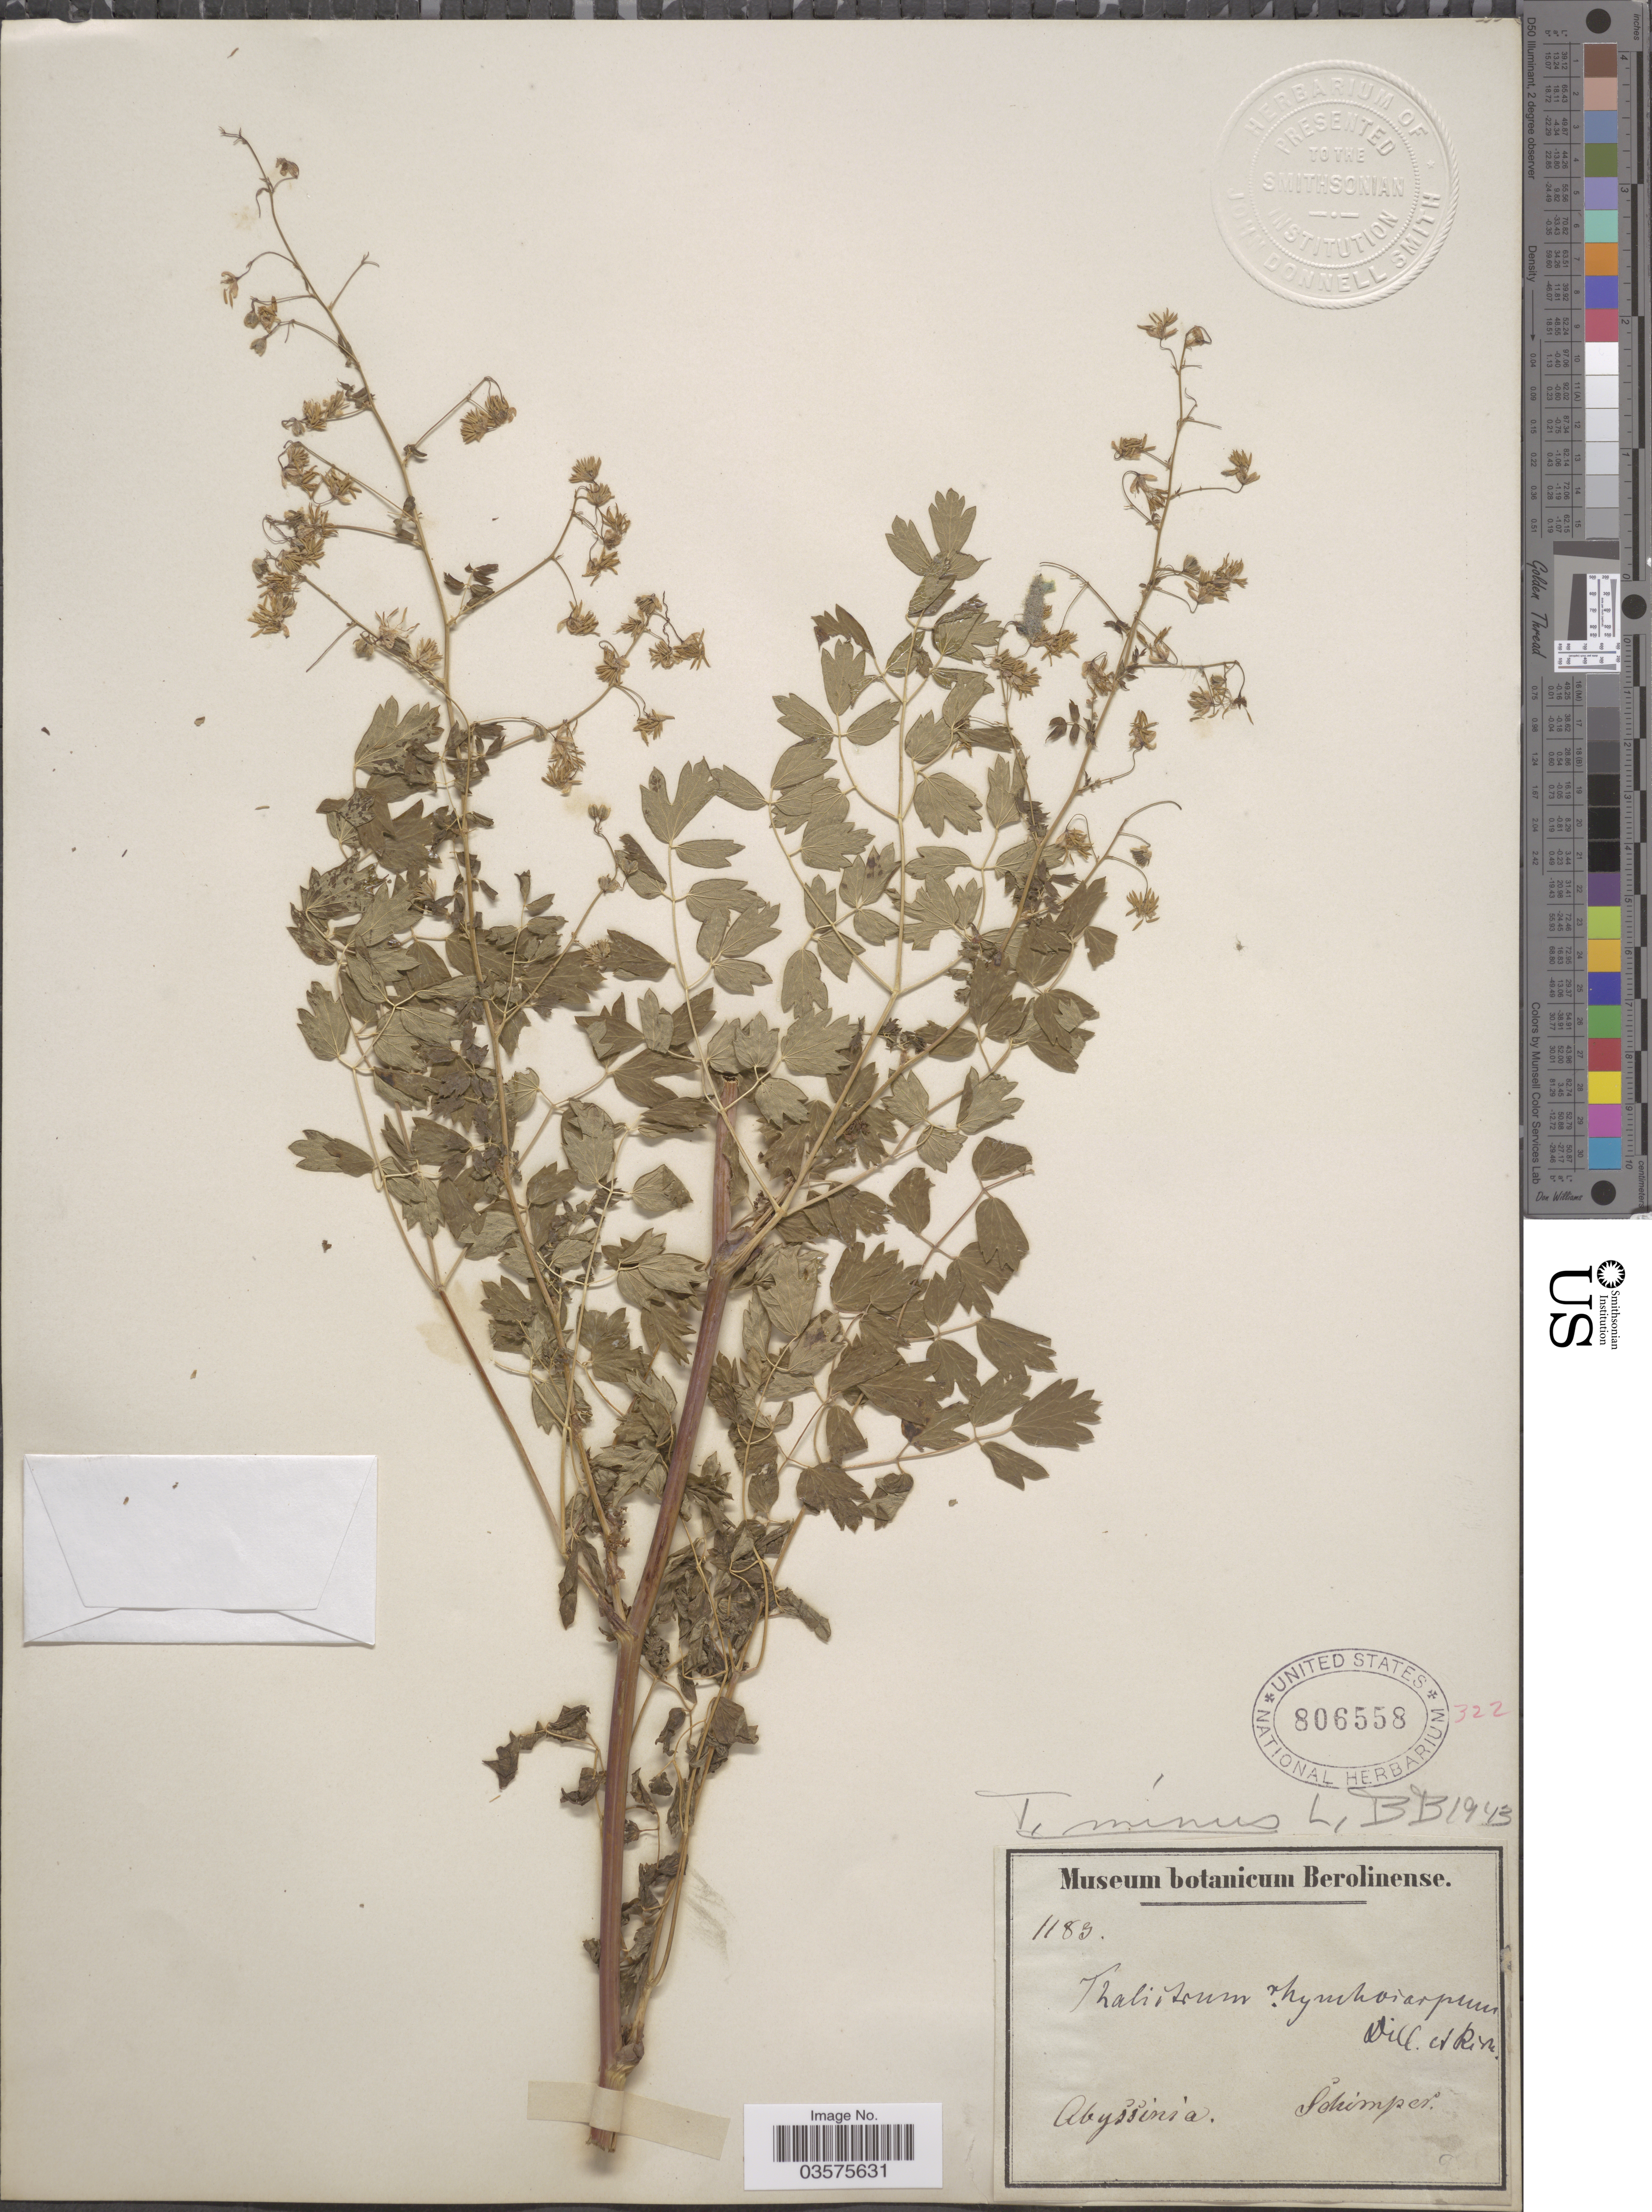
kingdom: Plantae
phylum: Tracheophyta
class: Magnoliopsida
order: Ranunculales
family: Ranunculaceae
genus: Thalictrum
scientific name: Thalictrum minus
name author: L.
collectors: -. Schimper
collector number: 1183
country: Ethiopia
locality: Abyssinia.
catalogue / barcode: US 806558